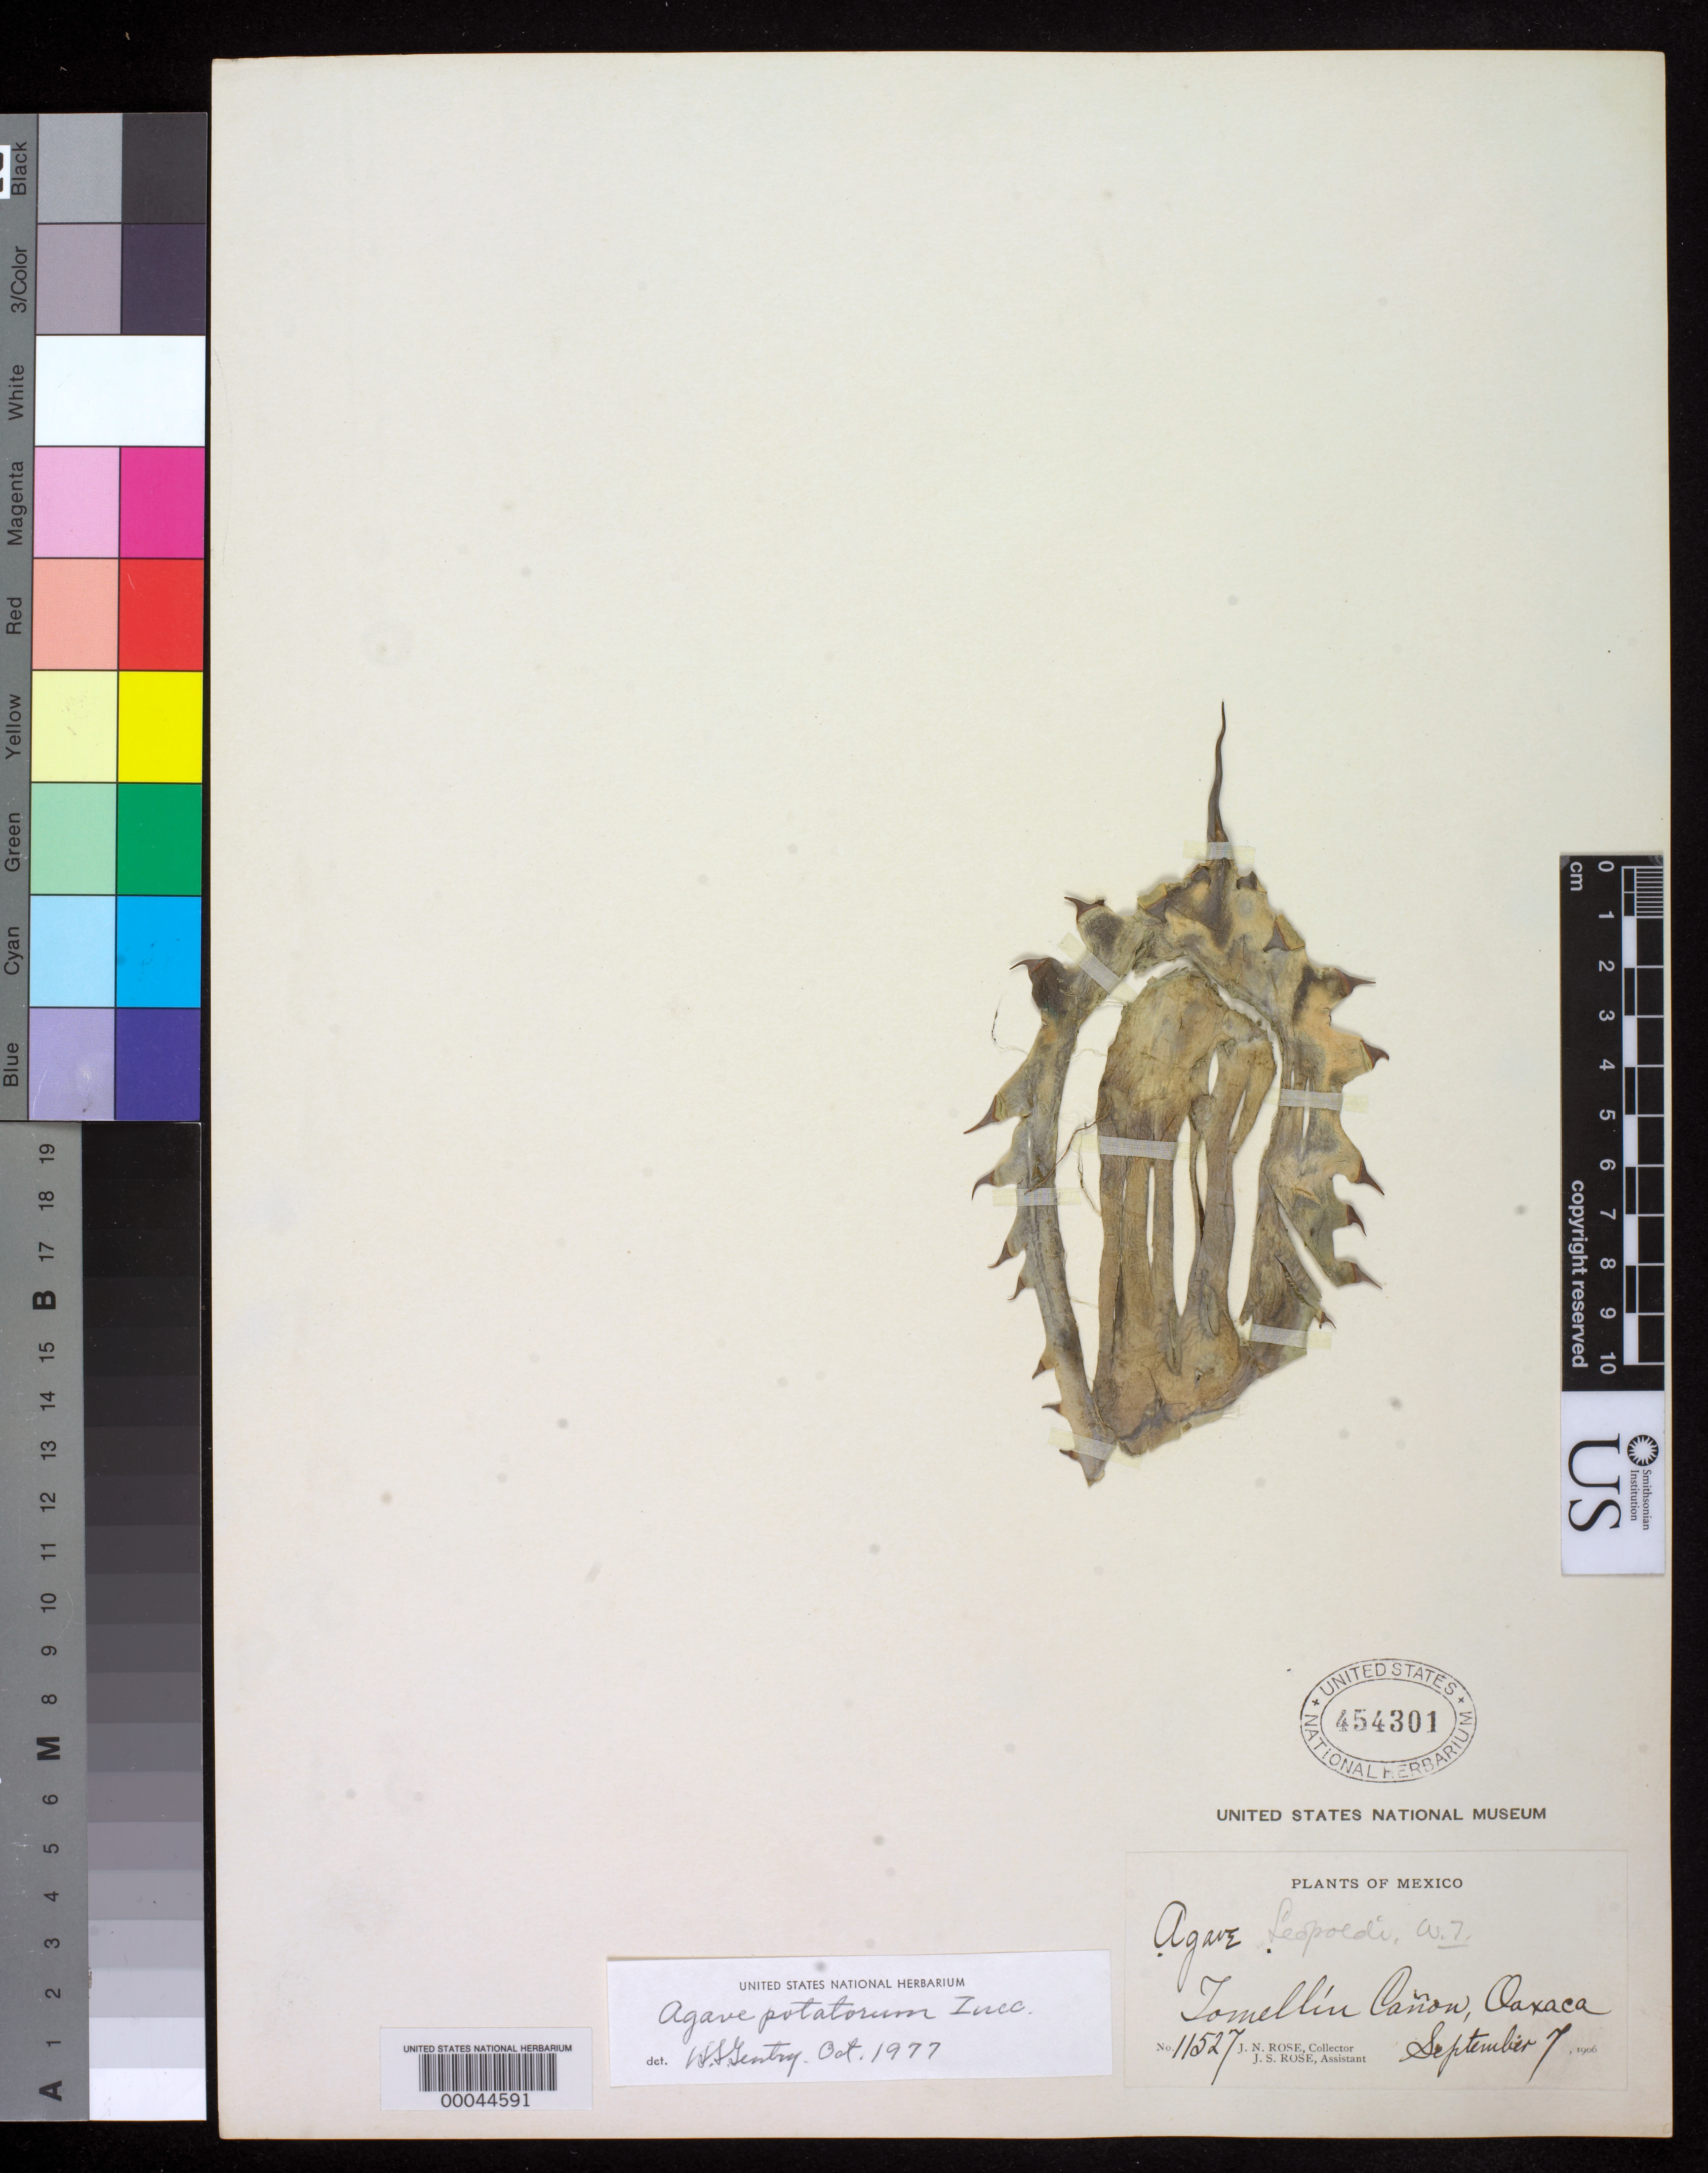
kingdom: Plantae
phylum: Tracheophyta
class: Liliopsida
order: Asparagales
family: Asparagaceae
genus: Agave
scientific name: Agave potatorum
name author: Zucc.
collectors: J. N. Rose & J. S. Rose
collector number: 11527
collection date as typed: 07 Sep 1906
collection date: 1906-09-07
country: Mexico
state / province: Oaxaca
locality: Tomellin canyon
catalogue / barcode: US 454301